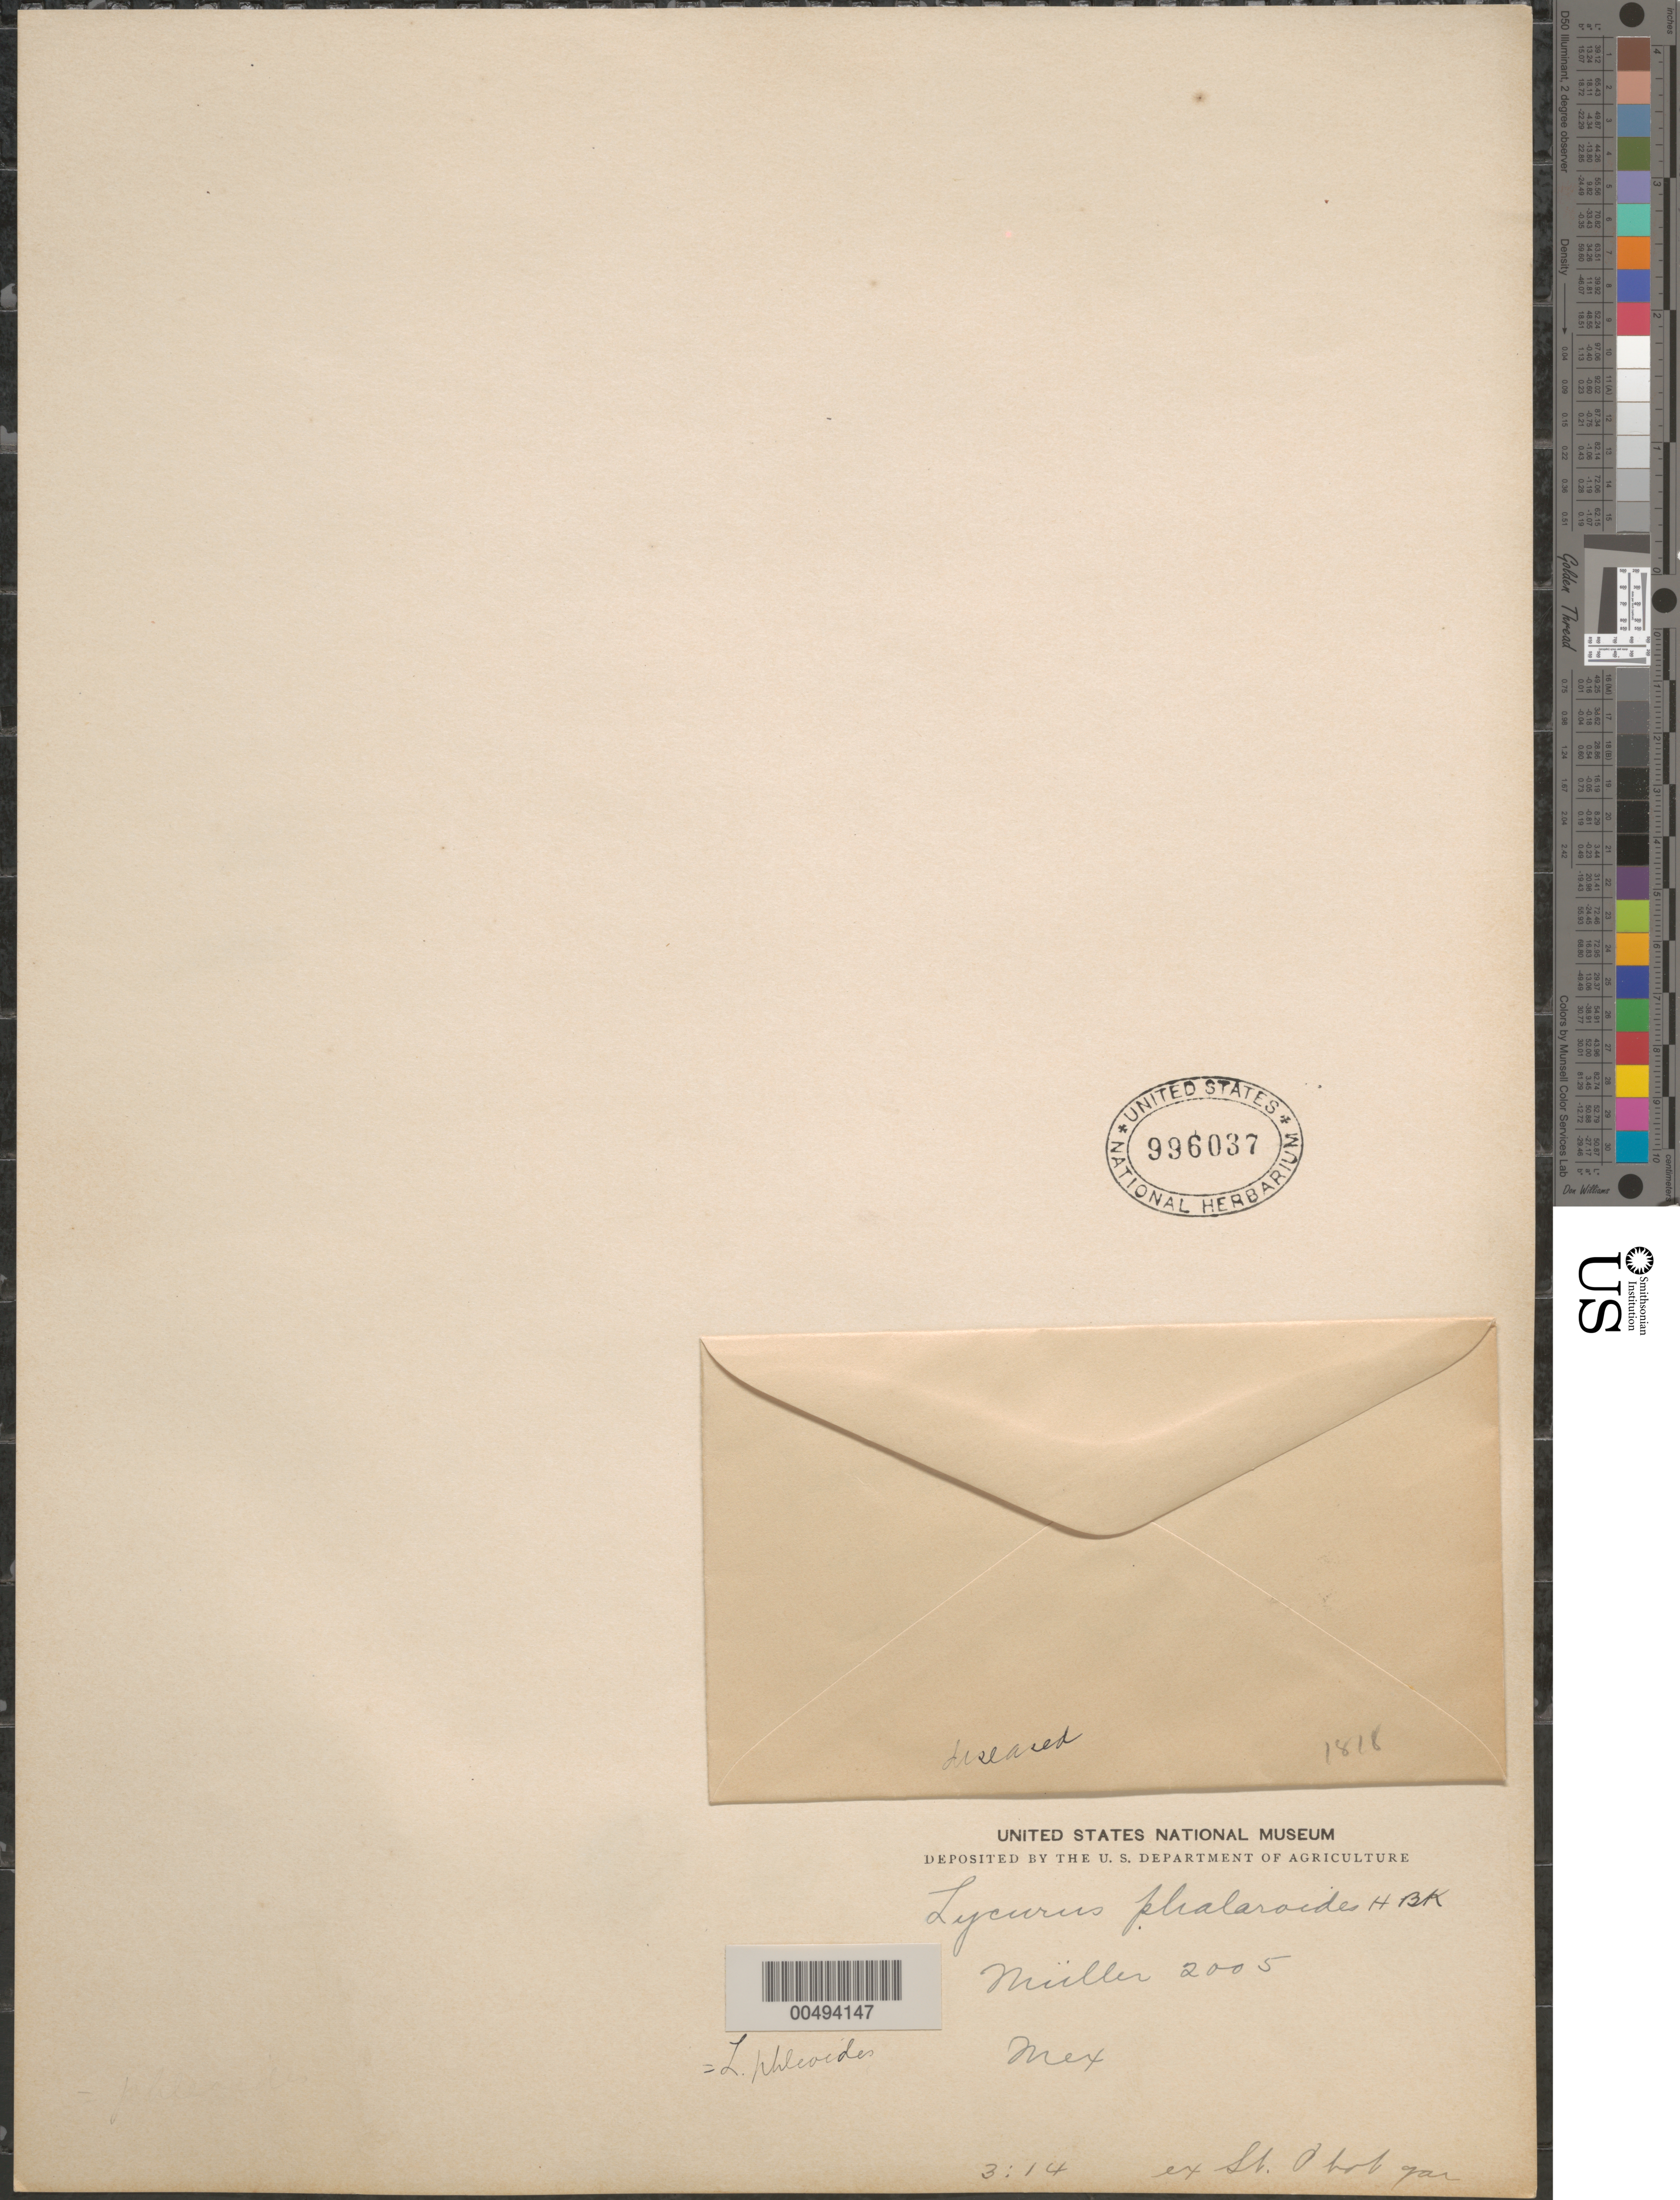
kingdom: Plantae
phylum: Tracheophyta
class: Liliopsida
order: Poales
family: Poaceae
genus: Lycurus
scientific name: Lycurus phleoides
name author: Kunth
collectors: -. Mller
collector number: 2005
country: Mexico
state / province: Durango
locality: San Ramon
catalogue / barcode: US 996037